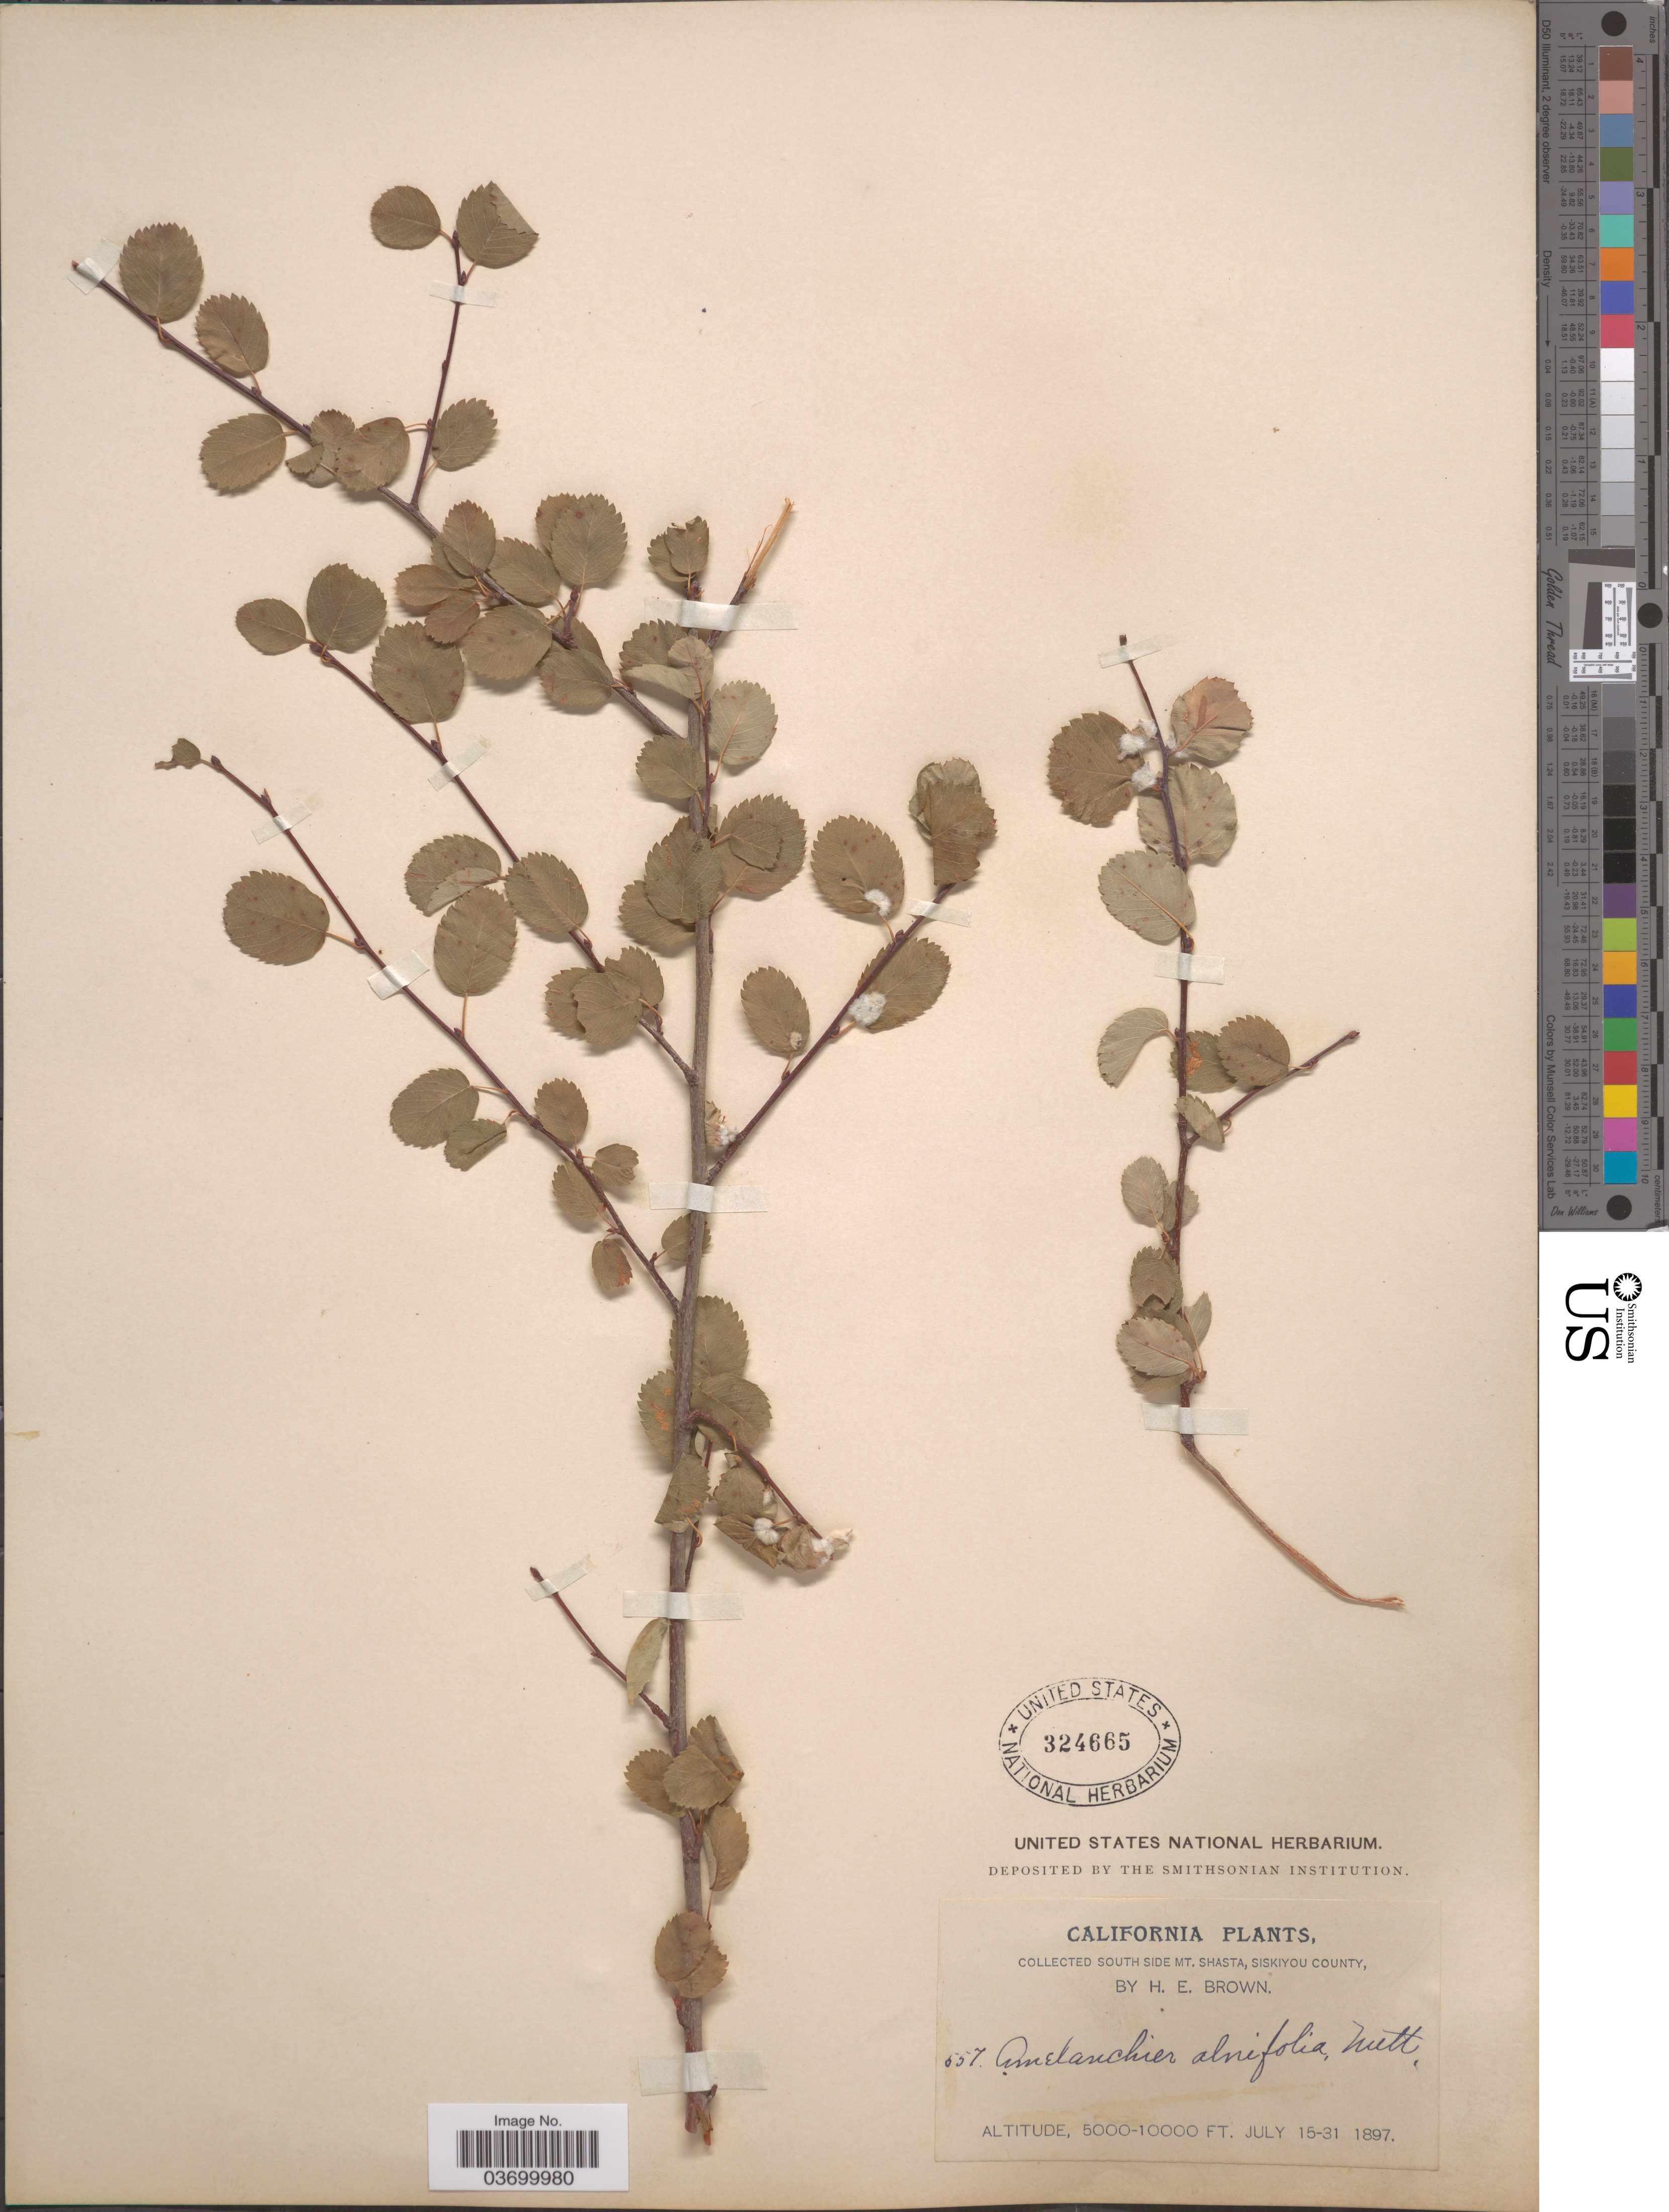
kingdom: Plantae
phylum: Tracheophyta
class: Magnoliopsida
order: Rosales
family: Rosaceae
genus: Amelanchier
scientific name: Amelanchier alnifolia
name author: (Nutt.) Nutt. ex M. Roem.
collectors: H. E. Brown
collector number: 557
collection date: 1897-07-15/1897-07-31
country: United States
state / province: California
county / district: Siskiyou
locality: South side Mt. Shasta, Siskiyou County.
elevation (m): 1524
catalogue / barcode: US 324665